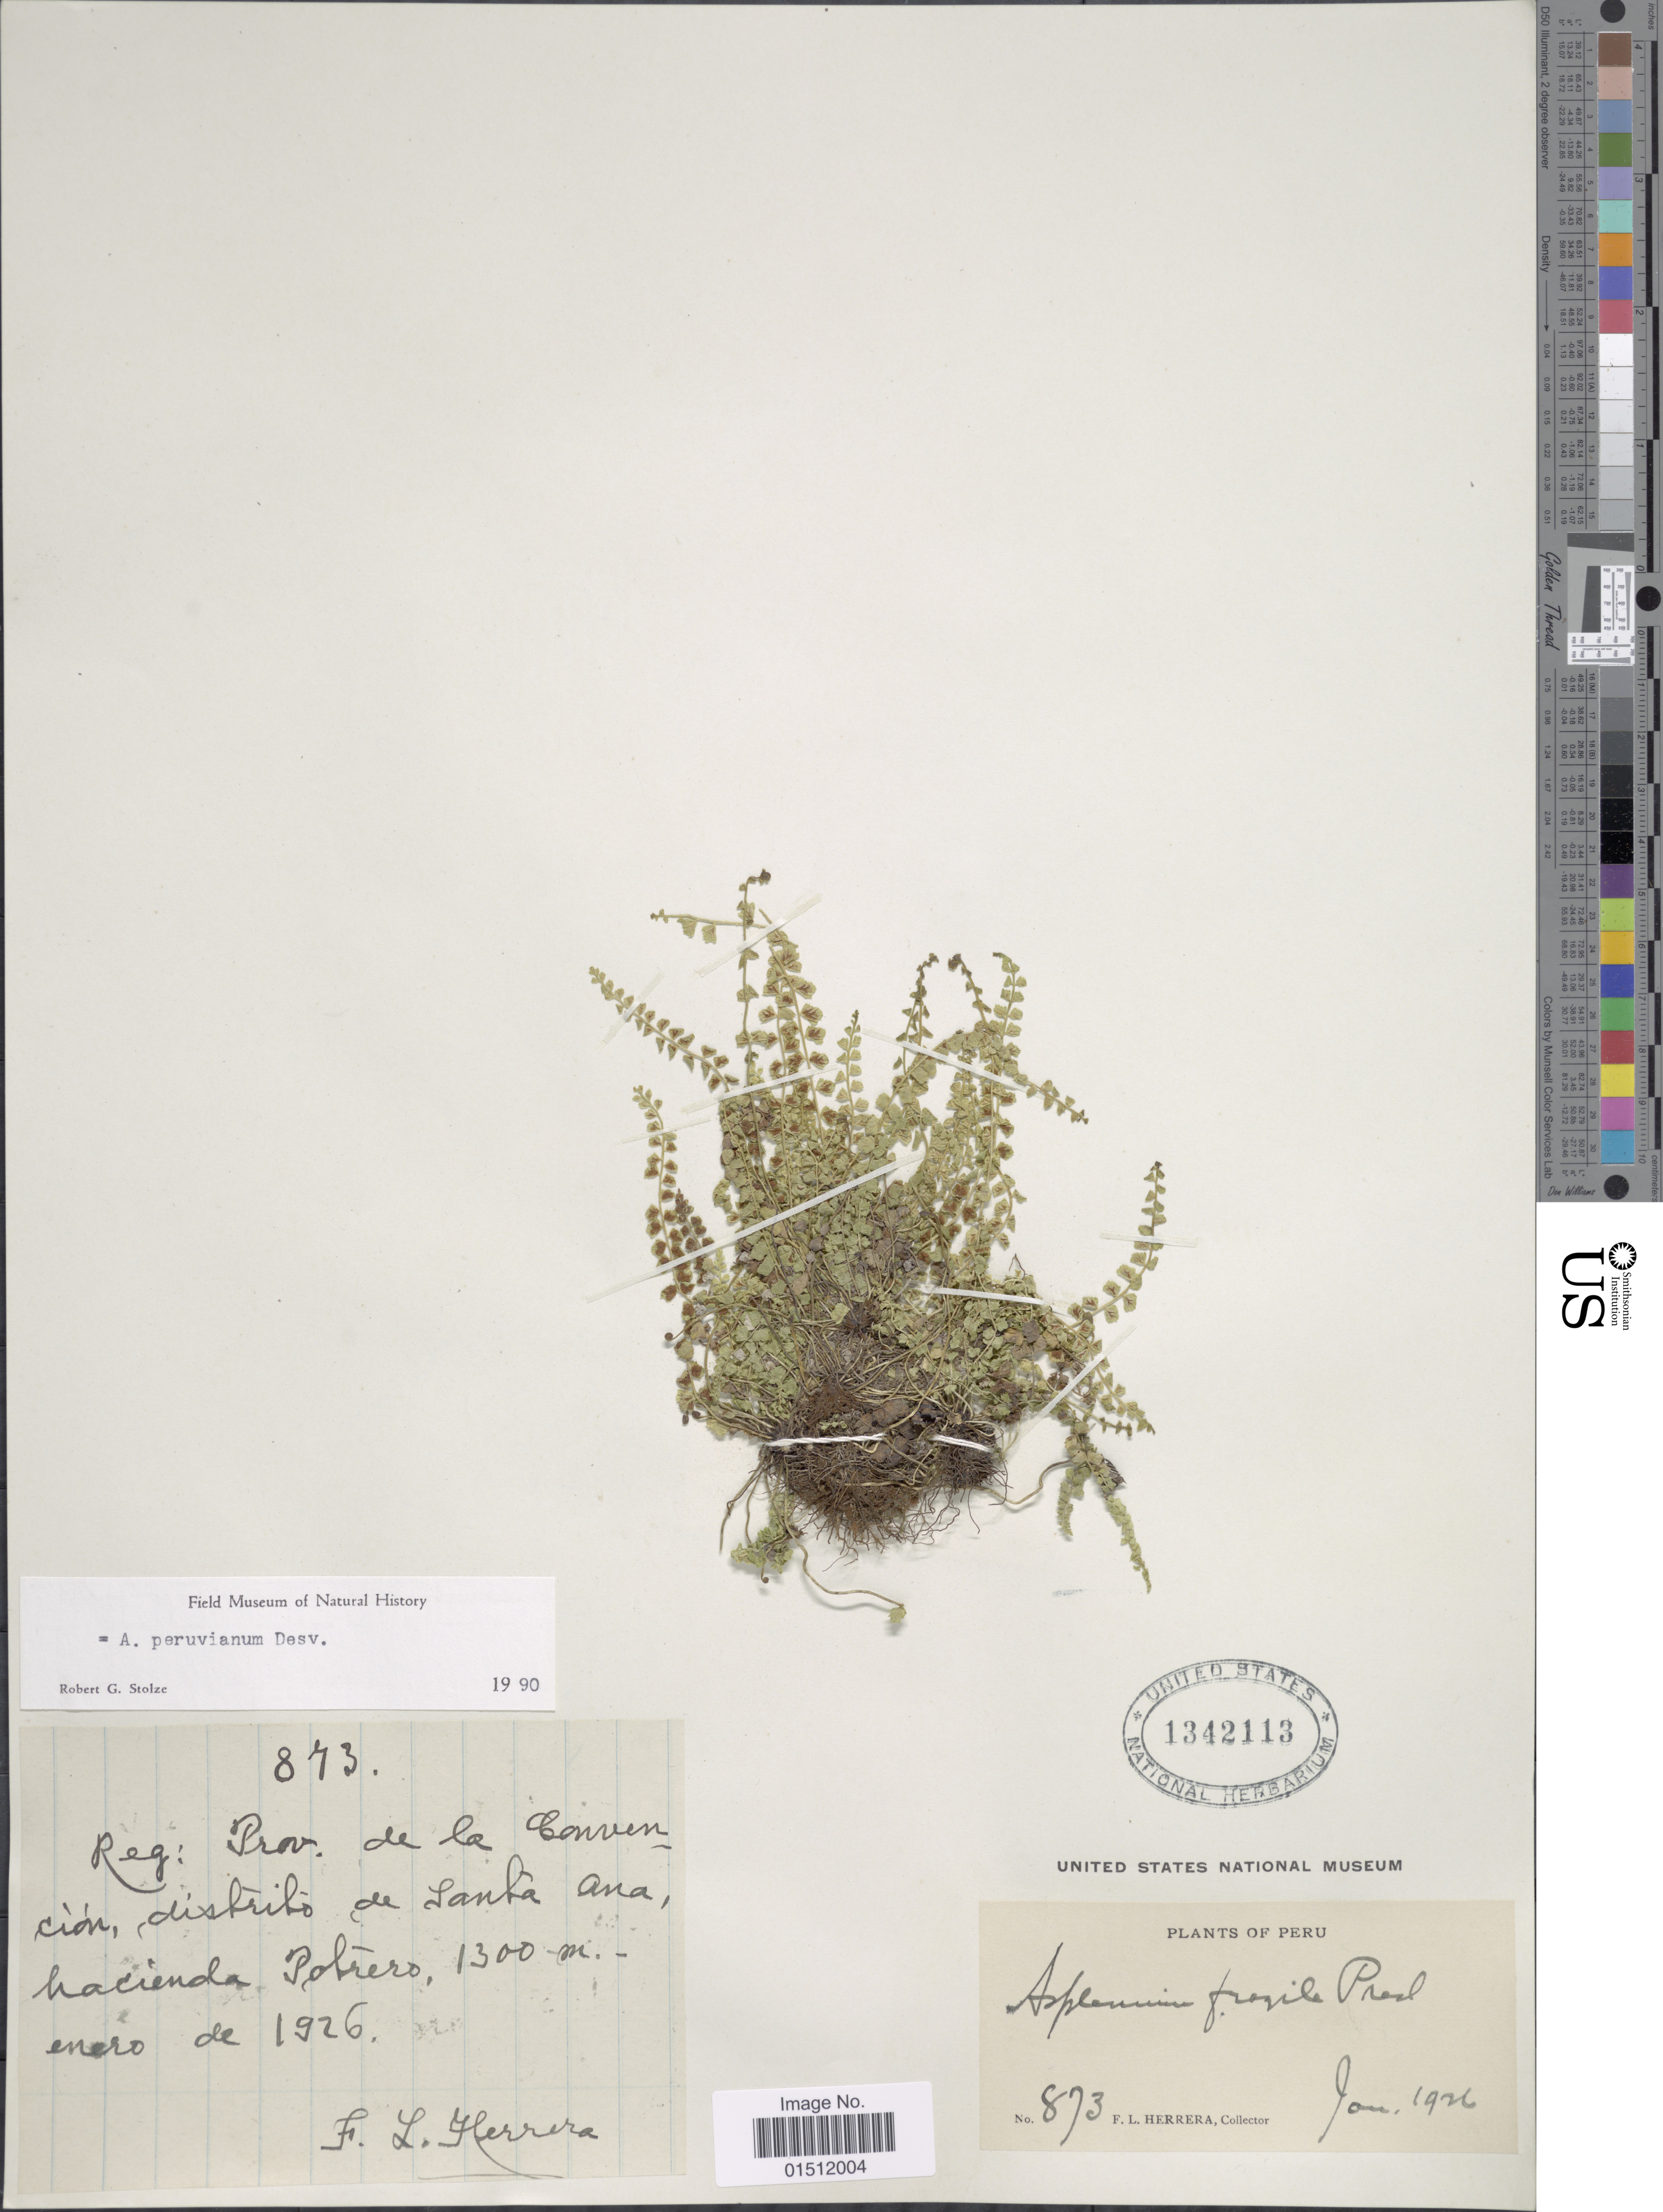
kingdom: Plantae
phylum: Tracheophyta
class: Polypodiopsida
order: Polypodiales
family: Aspleniaceae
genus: Asplenium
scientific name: Asplenium peruvianum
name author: Desv.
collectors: F. L. Herrera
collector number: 873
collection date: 1926-01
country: Peru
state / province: Cusco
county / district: La Convención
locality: Distribo de Santa Ana, Hacienda Potrero.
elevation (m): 1300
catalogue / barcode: US 1342113